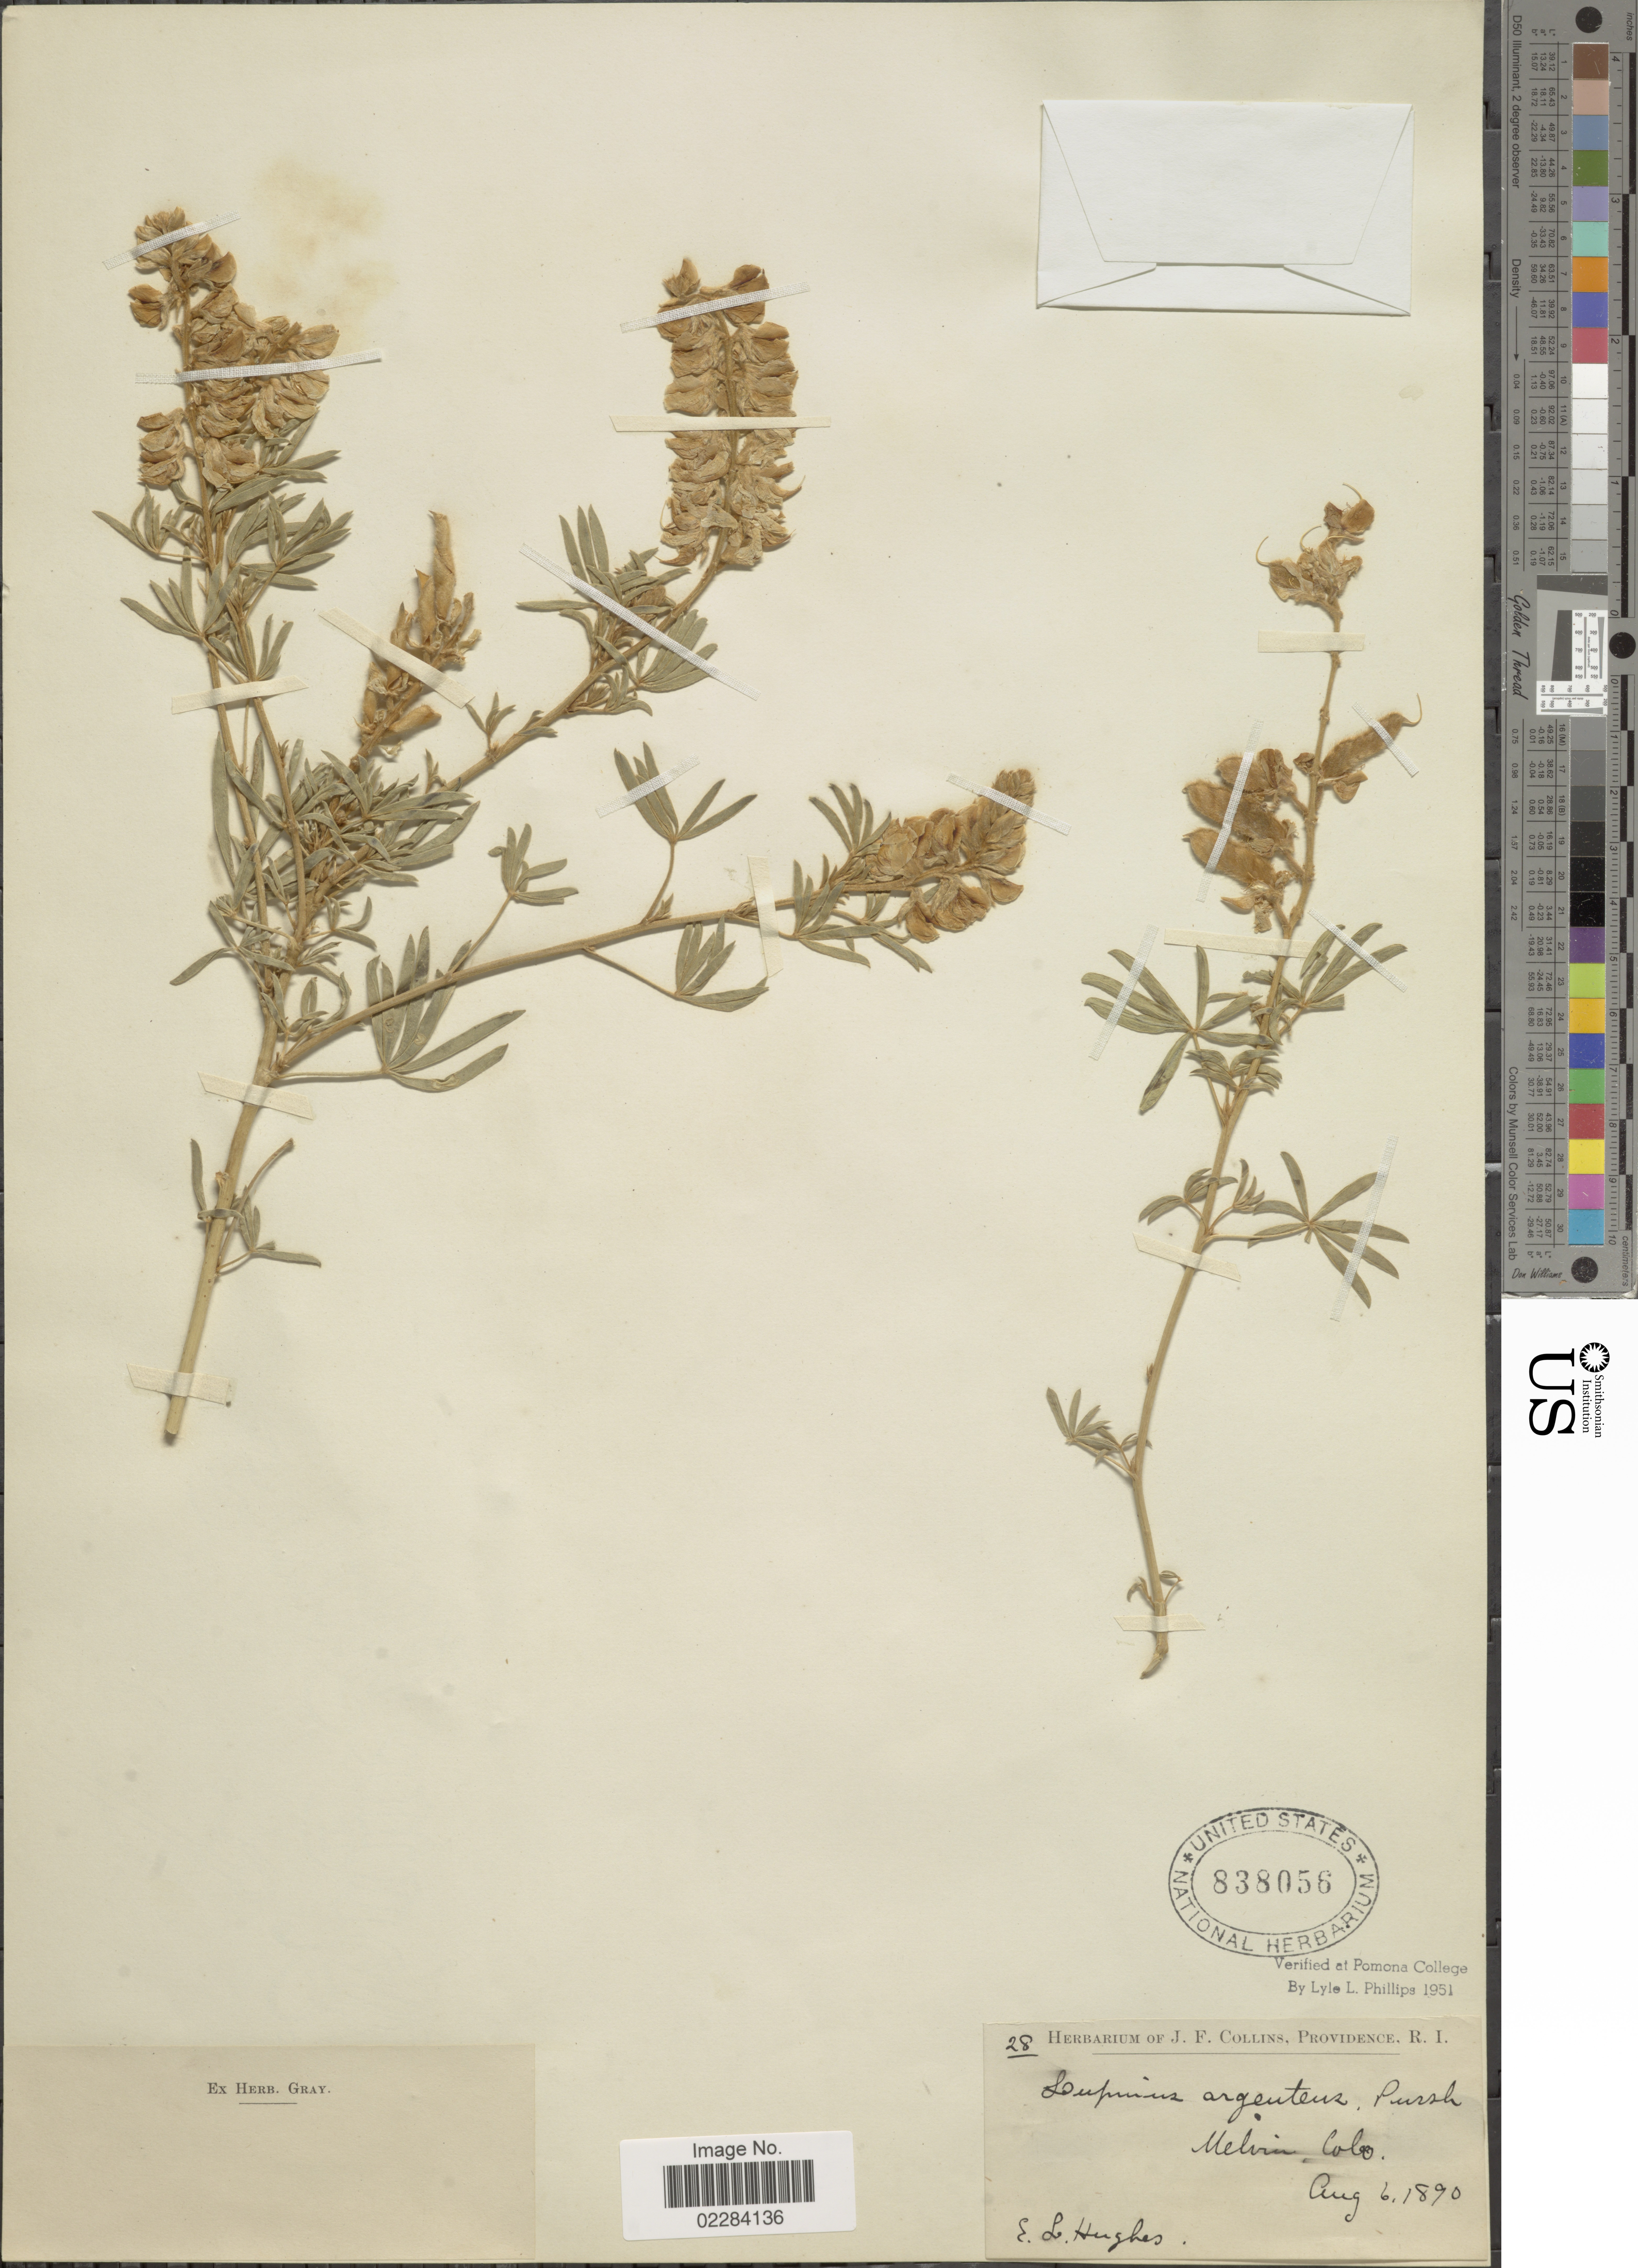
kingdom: Plantae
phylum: Tracheophyta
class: Magnoliopsida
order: Fabales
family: Fabaceae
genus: Lupinus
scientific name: Lupinus argenteus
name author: Pursh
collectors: E. Hughes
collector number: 28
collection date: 1890-08-06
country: United States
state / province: Colorado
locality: Melvin, Colo.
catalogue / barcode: US 838056